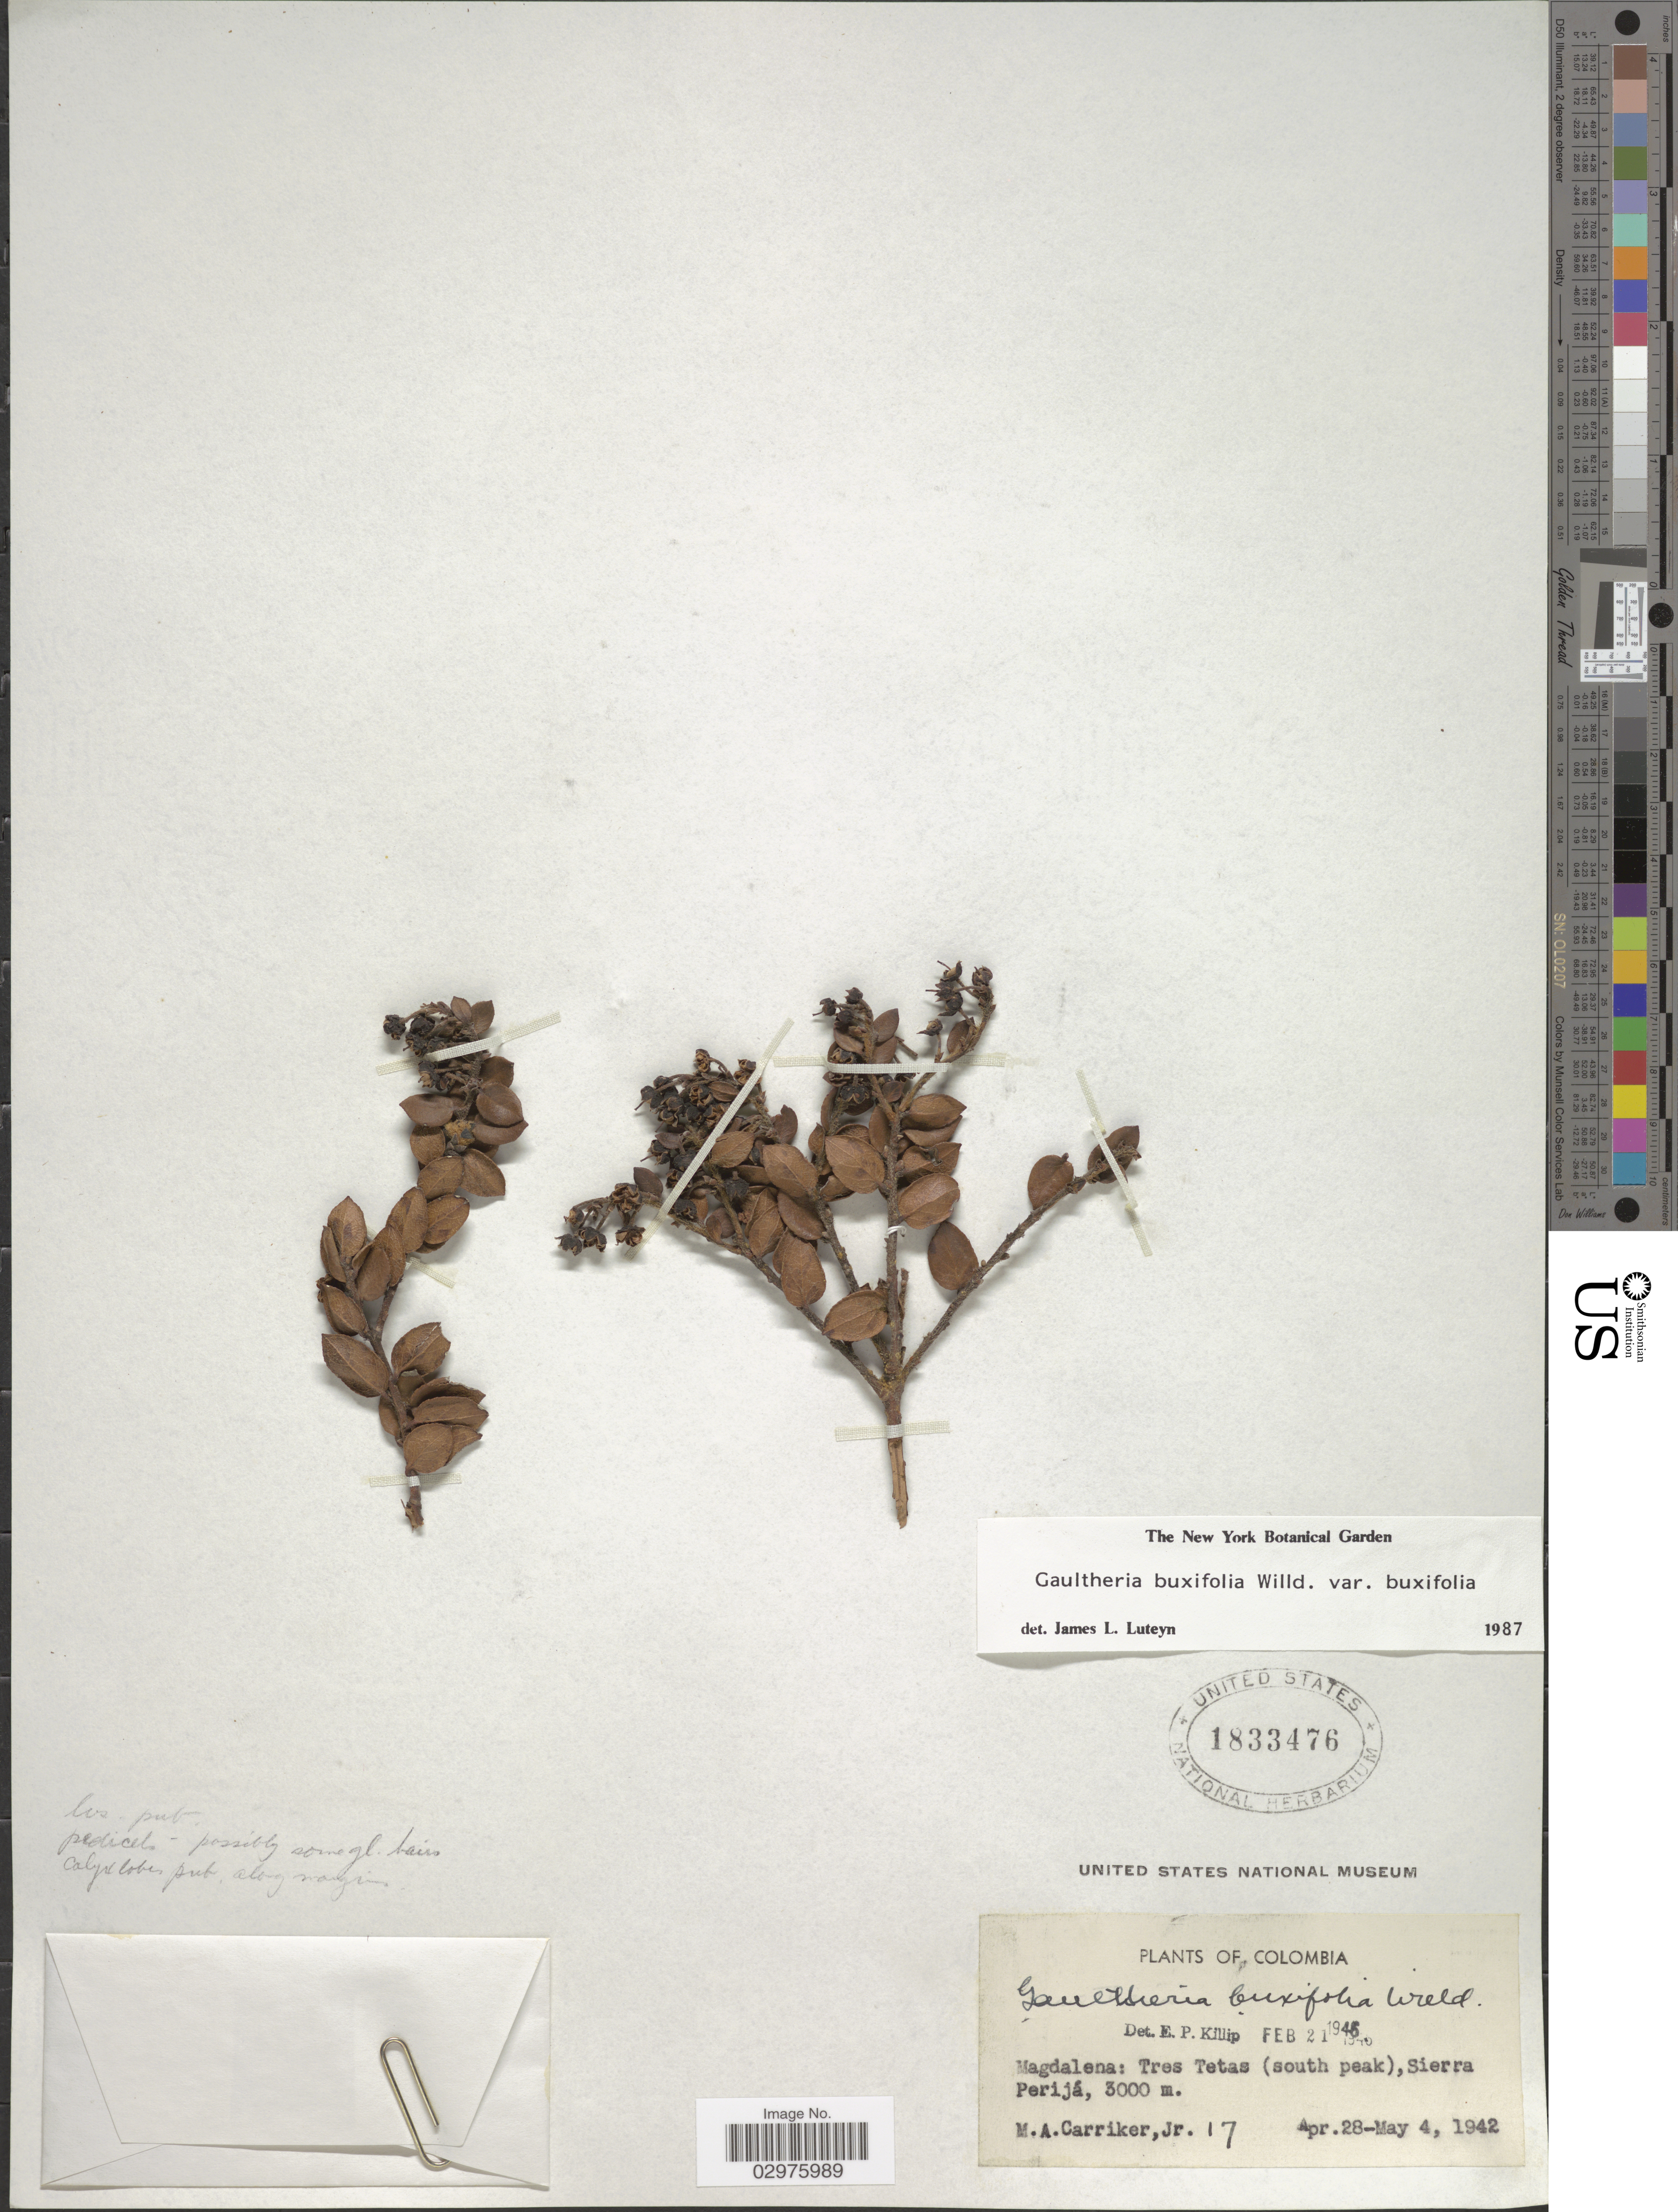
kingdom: Plantae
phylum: Tracheophyta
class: Magnoliopsida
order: Ericales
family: Ericaceae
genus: Gaultheria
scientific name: Gaultheria buxifolia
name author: Willd.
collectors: M. A. Carriker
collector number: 17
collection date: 1942-04-28/1942-05-04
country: Colombia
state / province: Magdalena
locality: Magdalena: Tres Tetas (south peak), Sierra Perijá.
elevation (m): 3000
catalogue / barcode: US 1833476